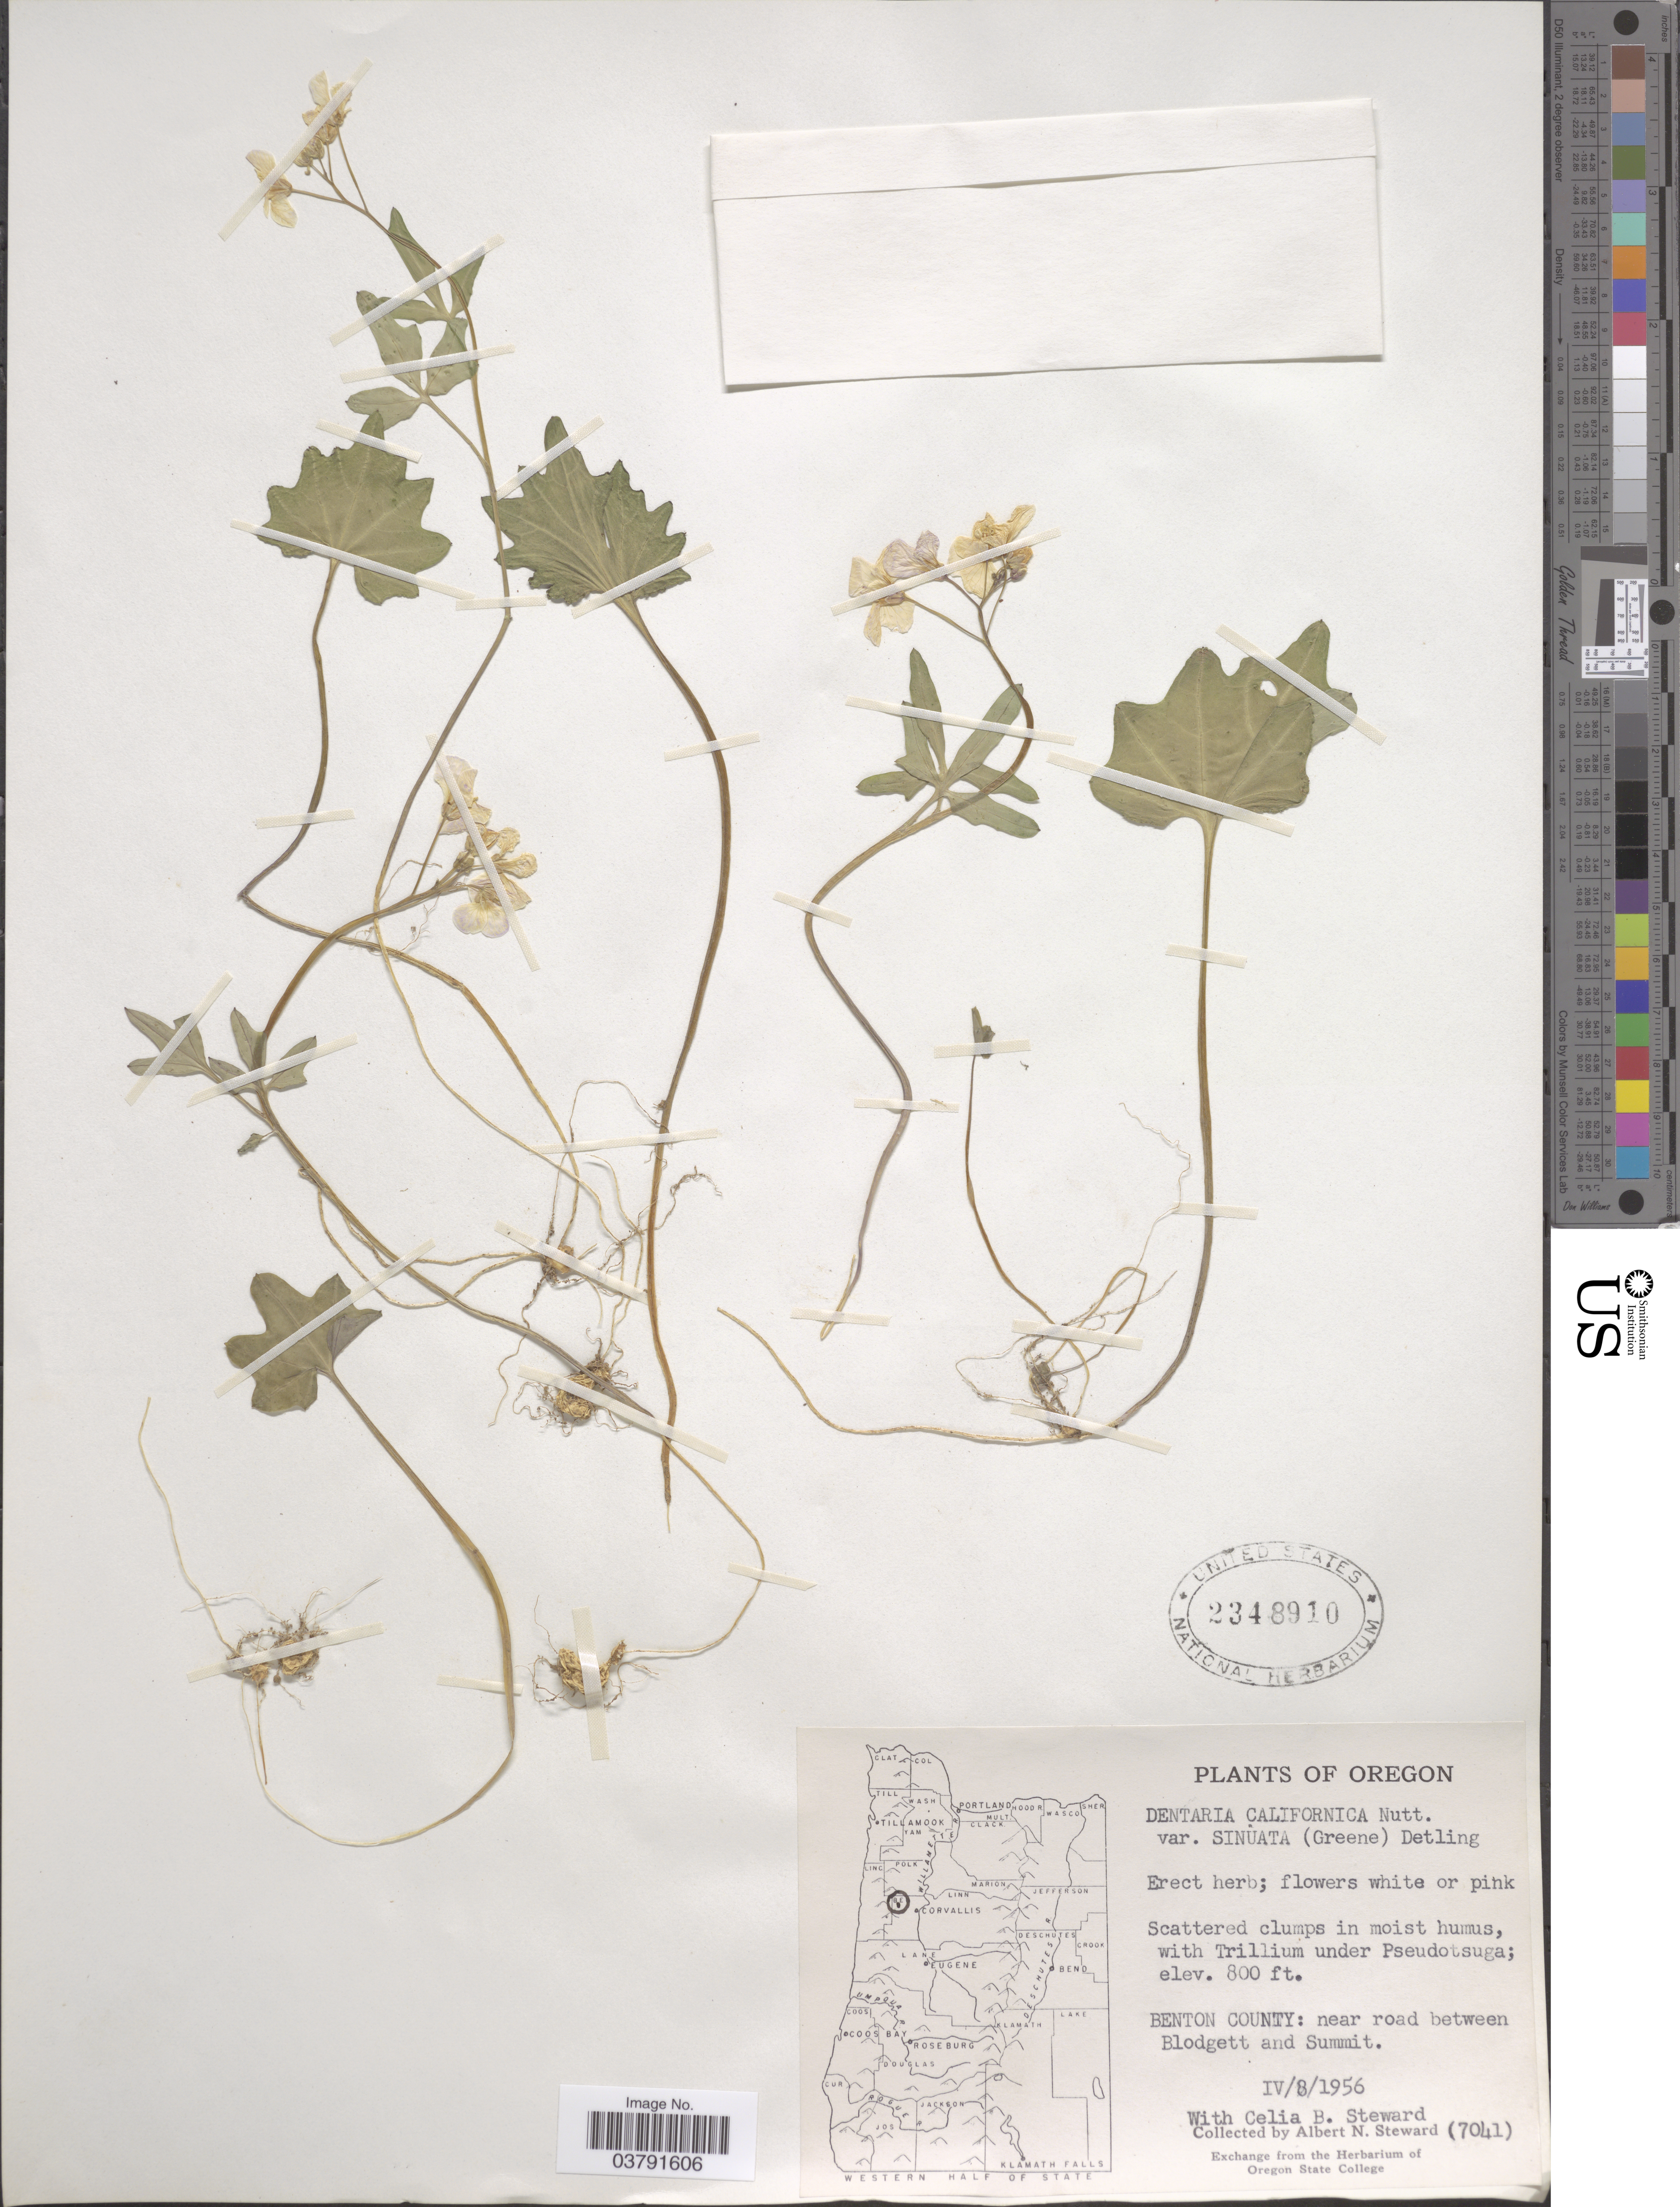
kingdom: Plantae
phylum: Tracheophyta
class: Magnoliopsida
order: Brassicales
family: Brassicaceae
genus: Dentaria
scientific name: Dentaria californica var. sinuata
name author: (Greene) Detling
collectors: A. N. Steward & C. Steward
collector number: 7041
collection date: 1956-04-08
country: United States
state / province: Oregon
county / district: Benton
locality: Benton County: near road between Blodgett and Summit.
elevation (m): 244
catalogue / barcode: US 2348910